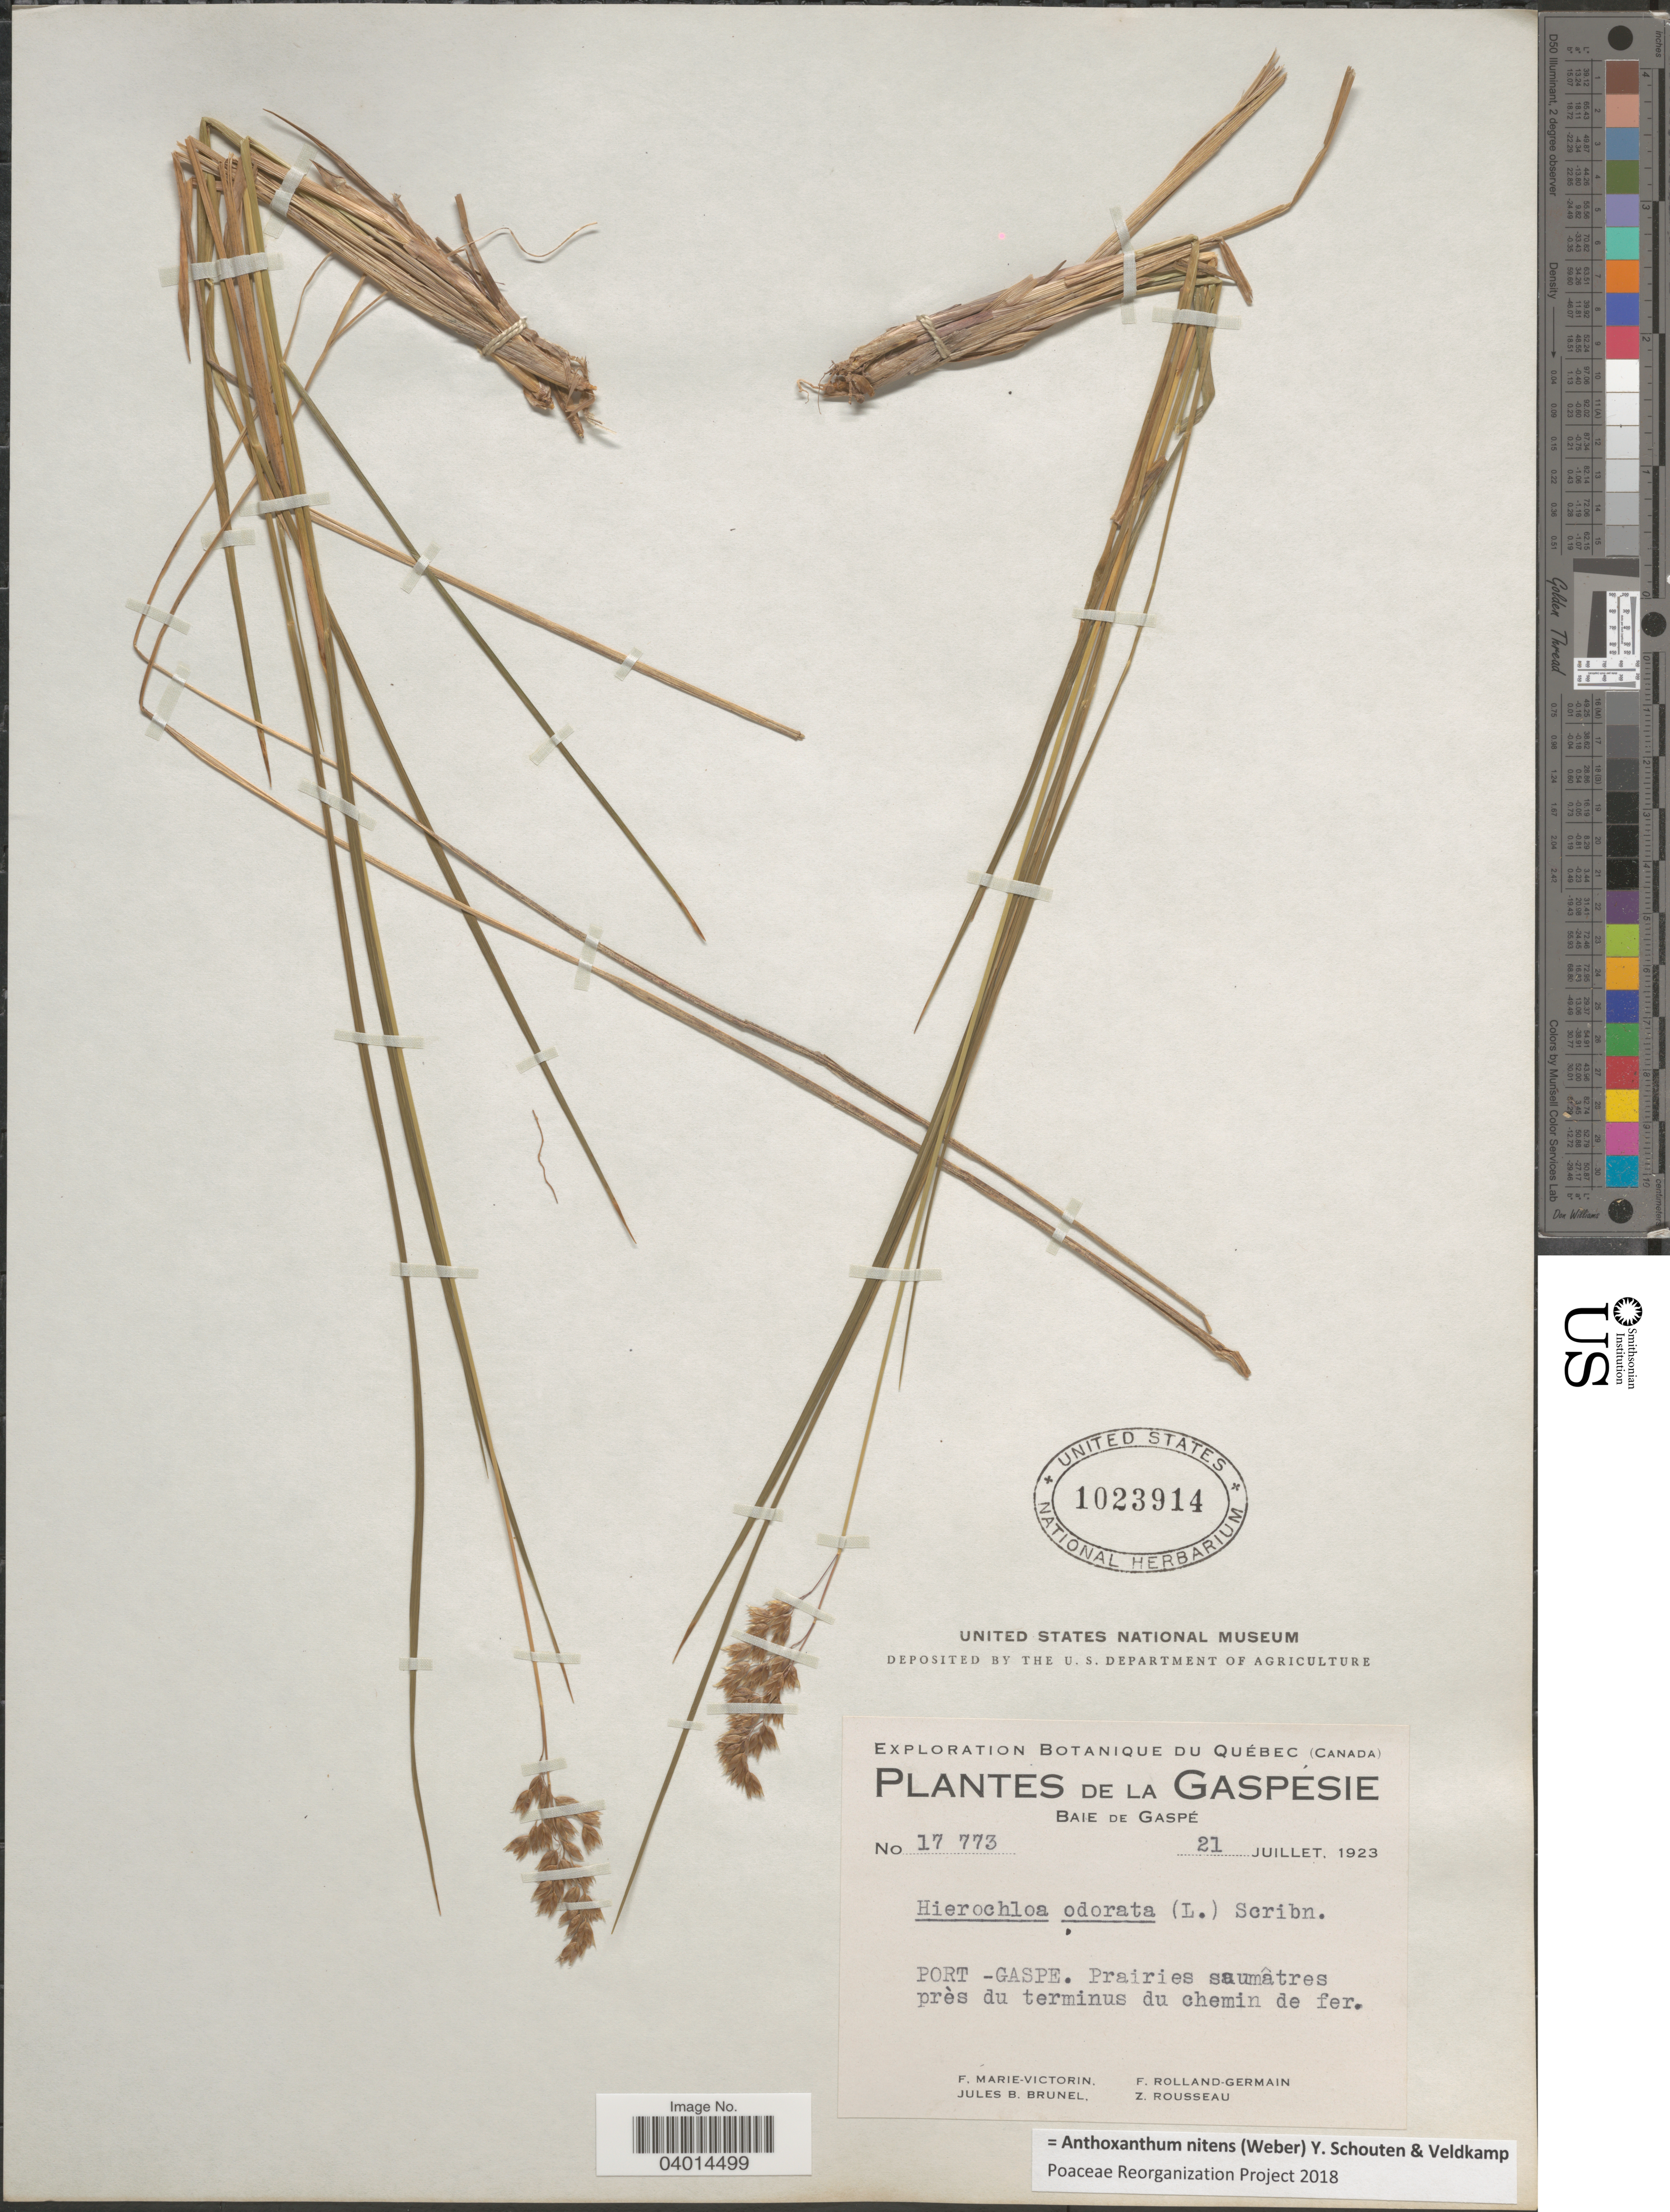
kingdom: Plantae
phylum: Tracheophyta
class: Liliopsida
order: Poales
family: Poaceae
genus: Anthoxanthum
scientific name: Anthoxanthum nitens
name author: (G.H. Weber) R.T.A. Schouten & Veldkamp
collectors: F. Marie-Victorin, Rolland-Germain, J. Brunel & Z. Rousseau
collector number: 17773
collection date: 1923-07-21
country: Canada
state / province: Quebec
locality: La Gaspésie. Baie de Gaspé. Port-Gaspe.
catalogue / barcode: US 1023914